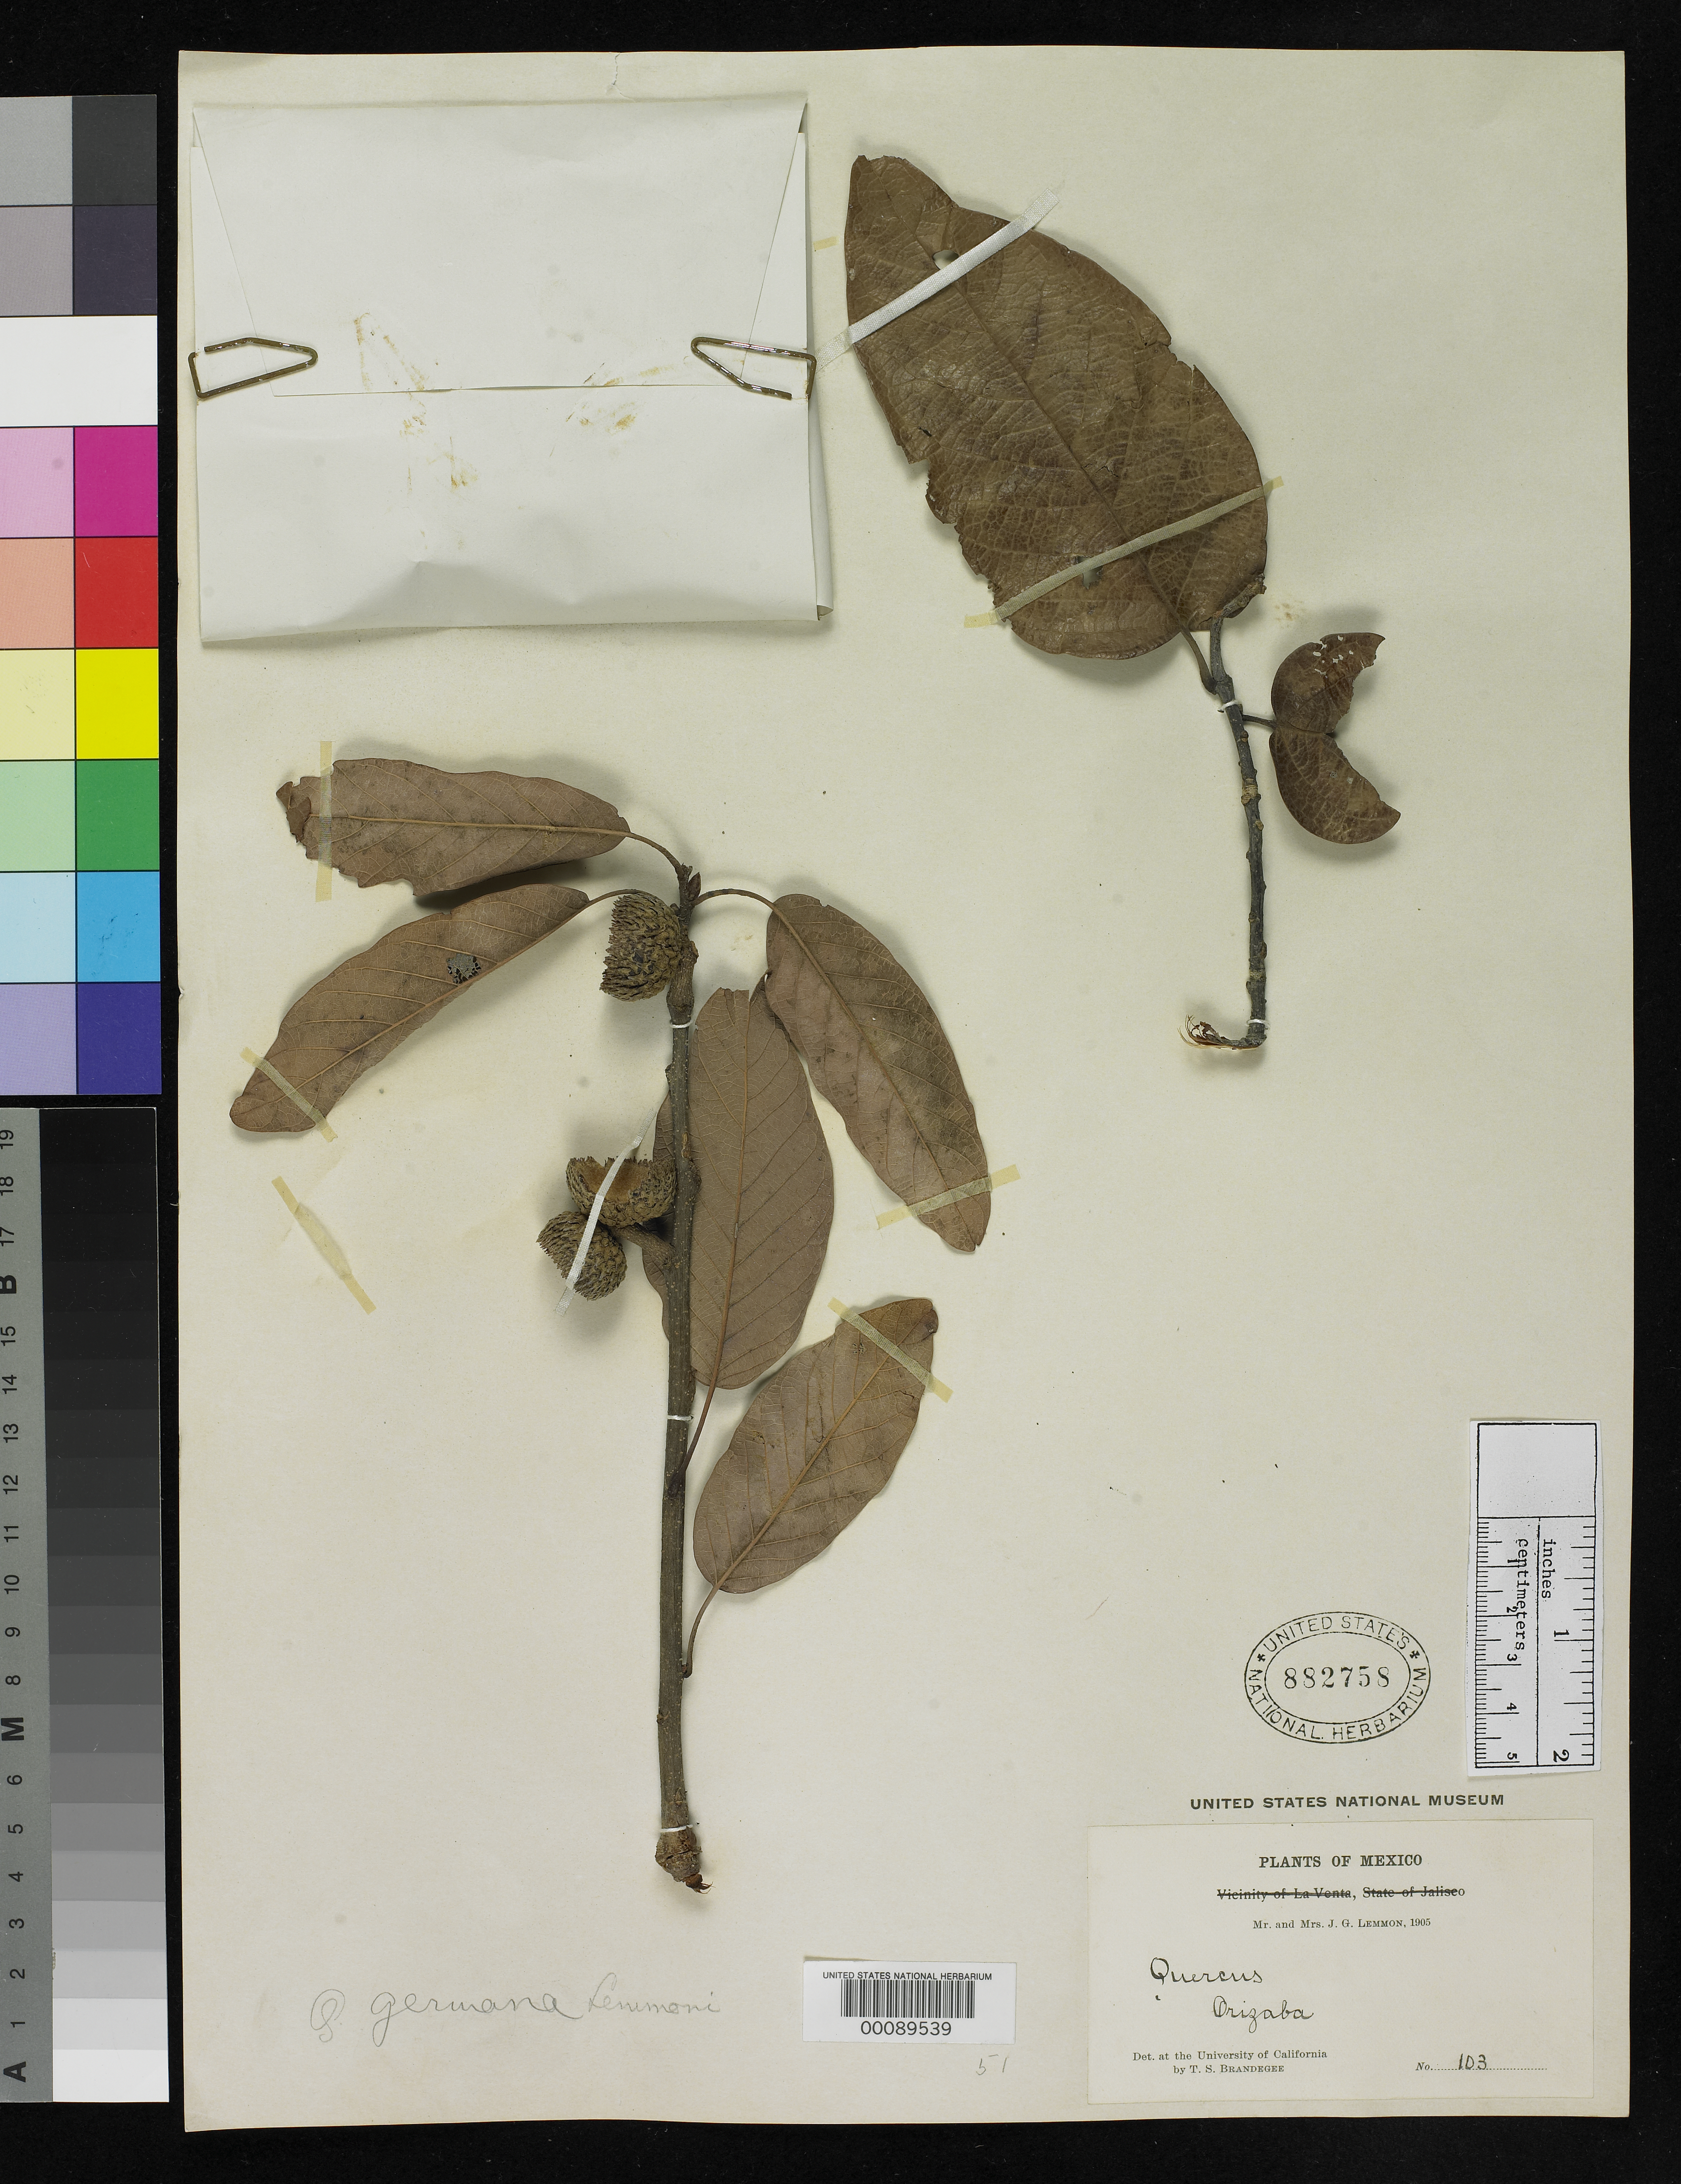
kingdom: Plantae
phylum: Tracheophyta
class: Magnoliopsida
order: Fagales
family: Fagaceae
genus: Quercus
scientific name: Quercus germana var. lemmonii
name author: Trel.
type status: Type Collection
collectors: J. G. Lemmon & J. Lemmon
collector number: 103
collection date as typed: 1905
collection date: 1905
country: Mexico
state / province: Veracruz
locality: Orizaba.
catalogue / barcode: US 882758